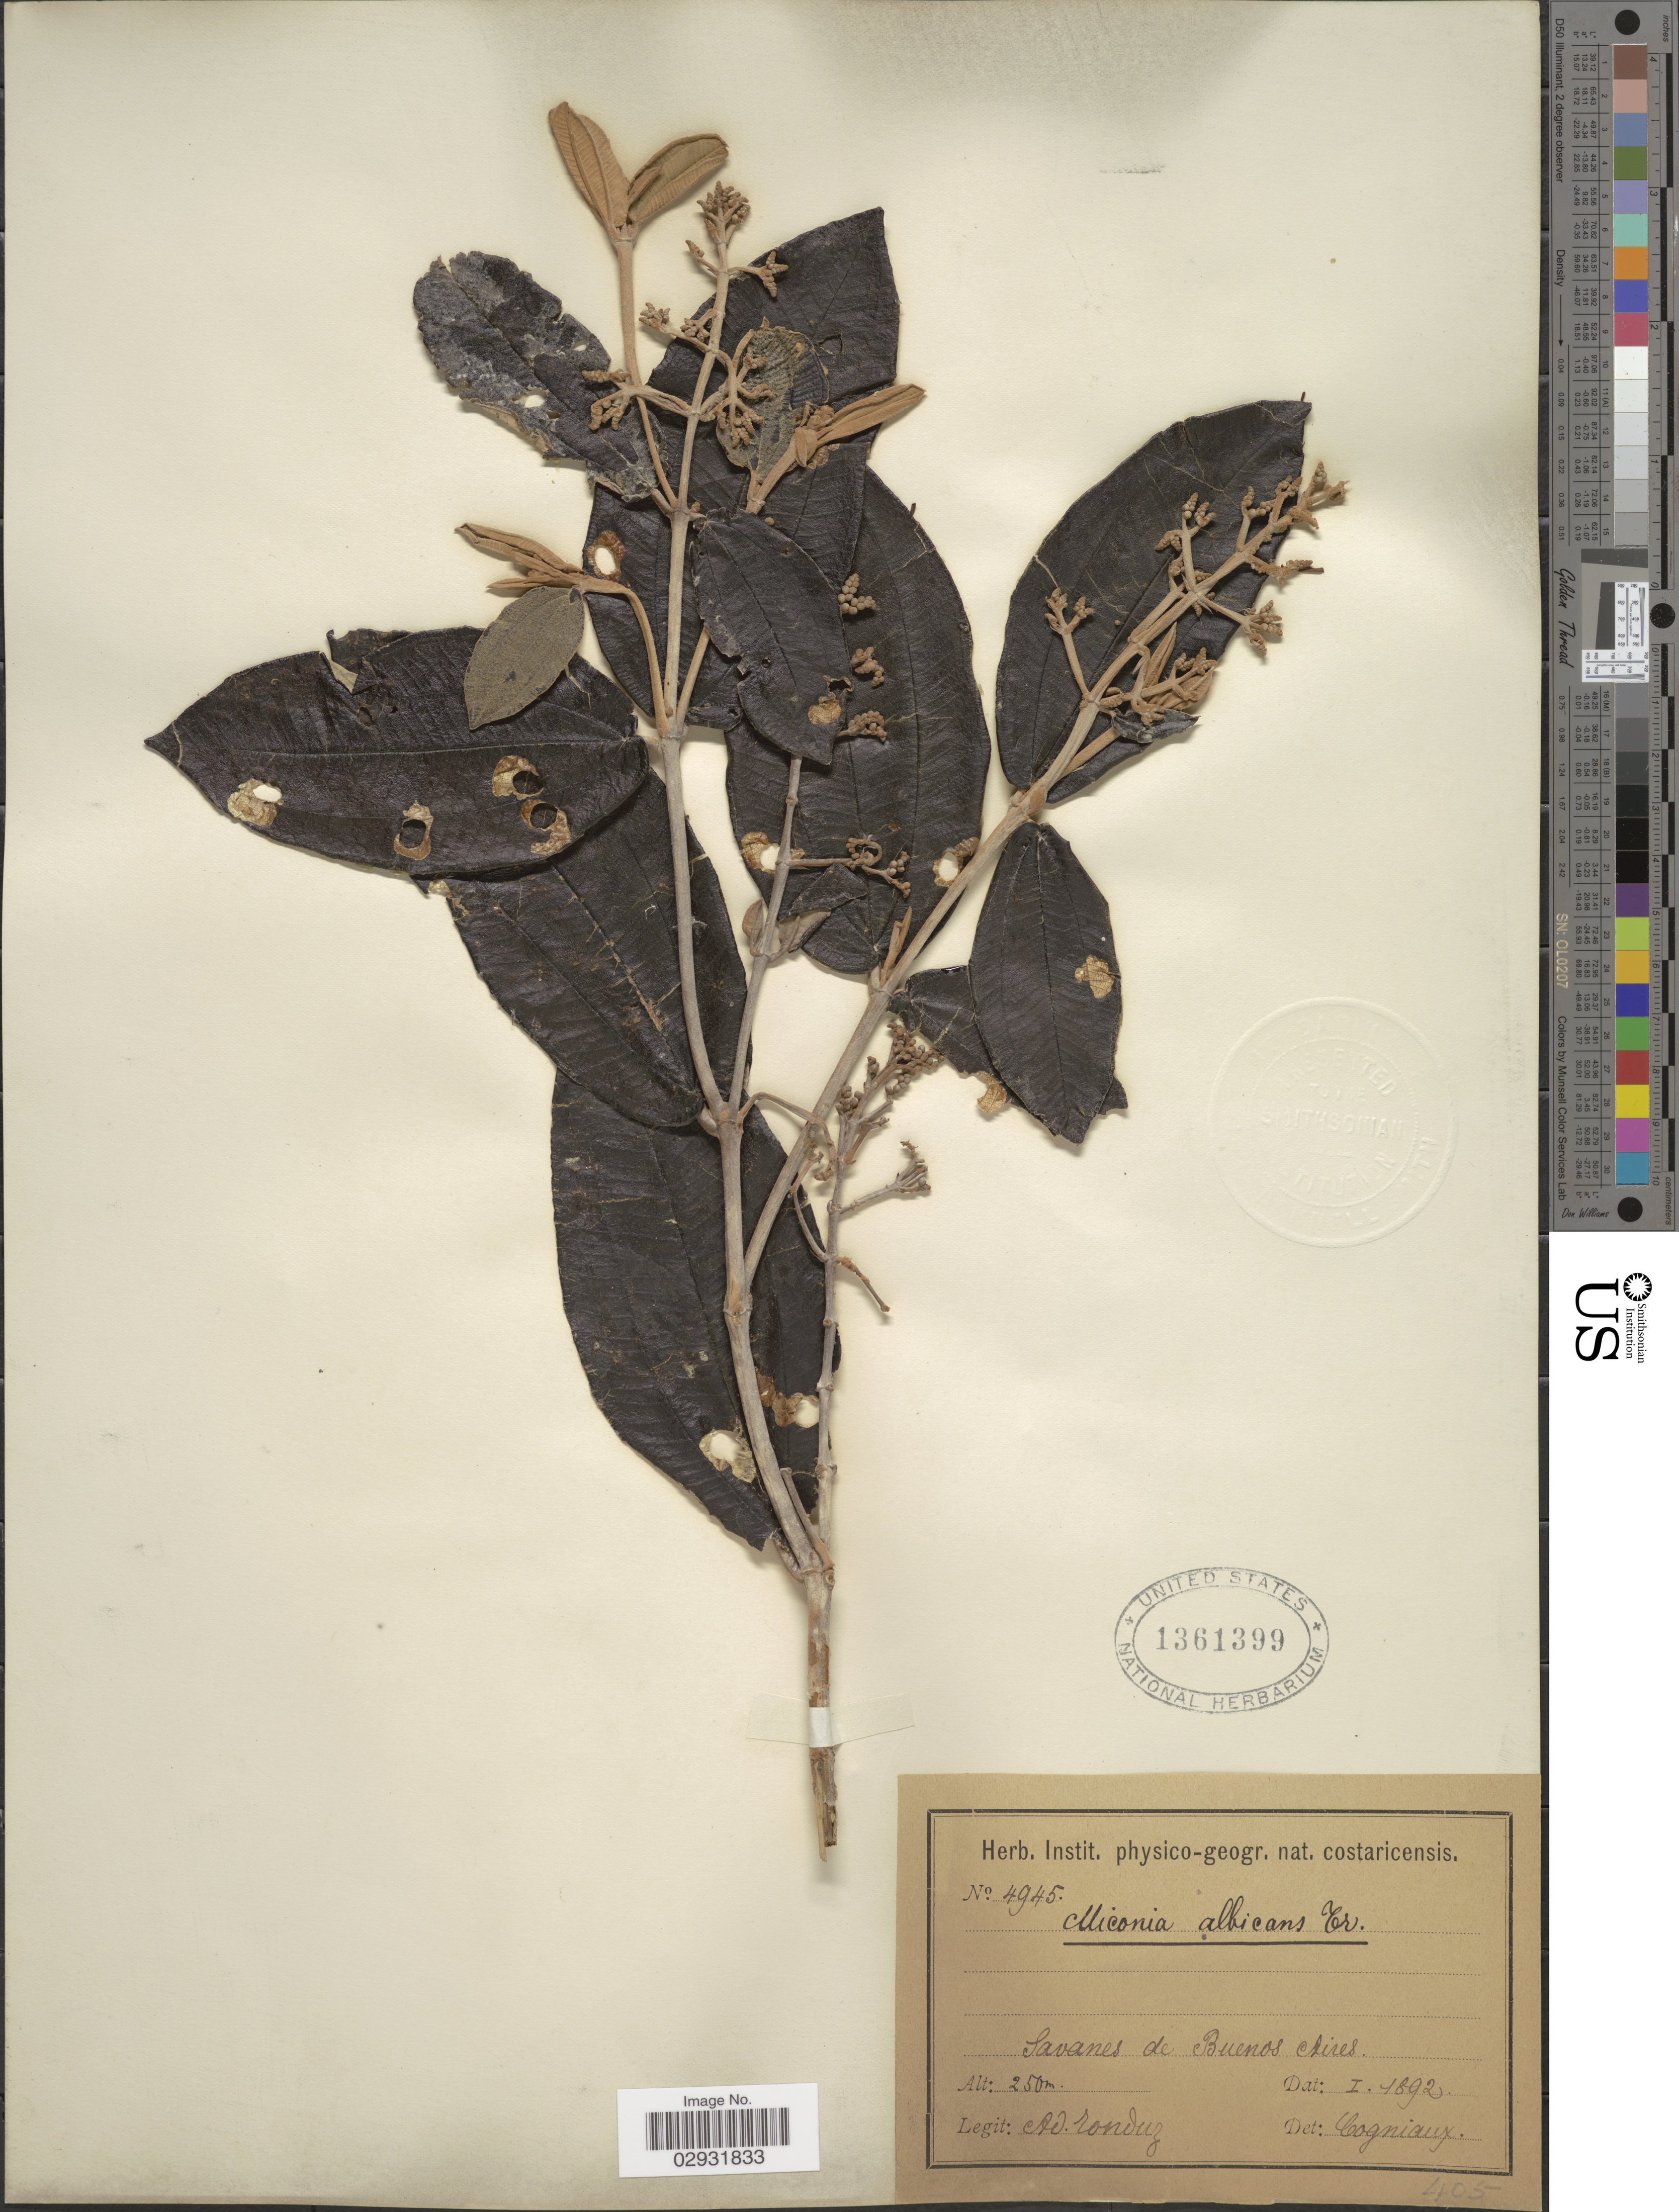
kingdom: Plantae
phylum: Tracheophyta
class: Magnoliopsida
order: Myrtales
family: Melastomataceae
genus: Miconia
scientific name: Miconia albicans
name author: (Sw.) Steud.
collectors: A. Tonduz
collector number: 4945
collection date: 1892-01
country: Costa Rica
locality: Savanes de Buenos Aires.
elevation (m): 250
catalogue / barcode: US 1361399